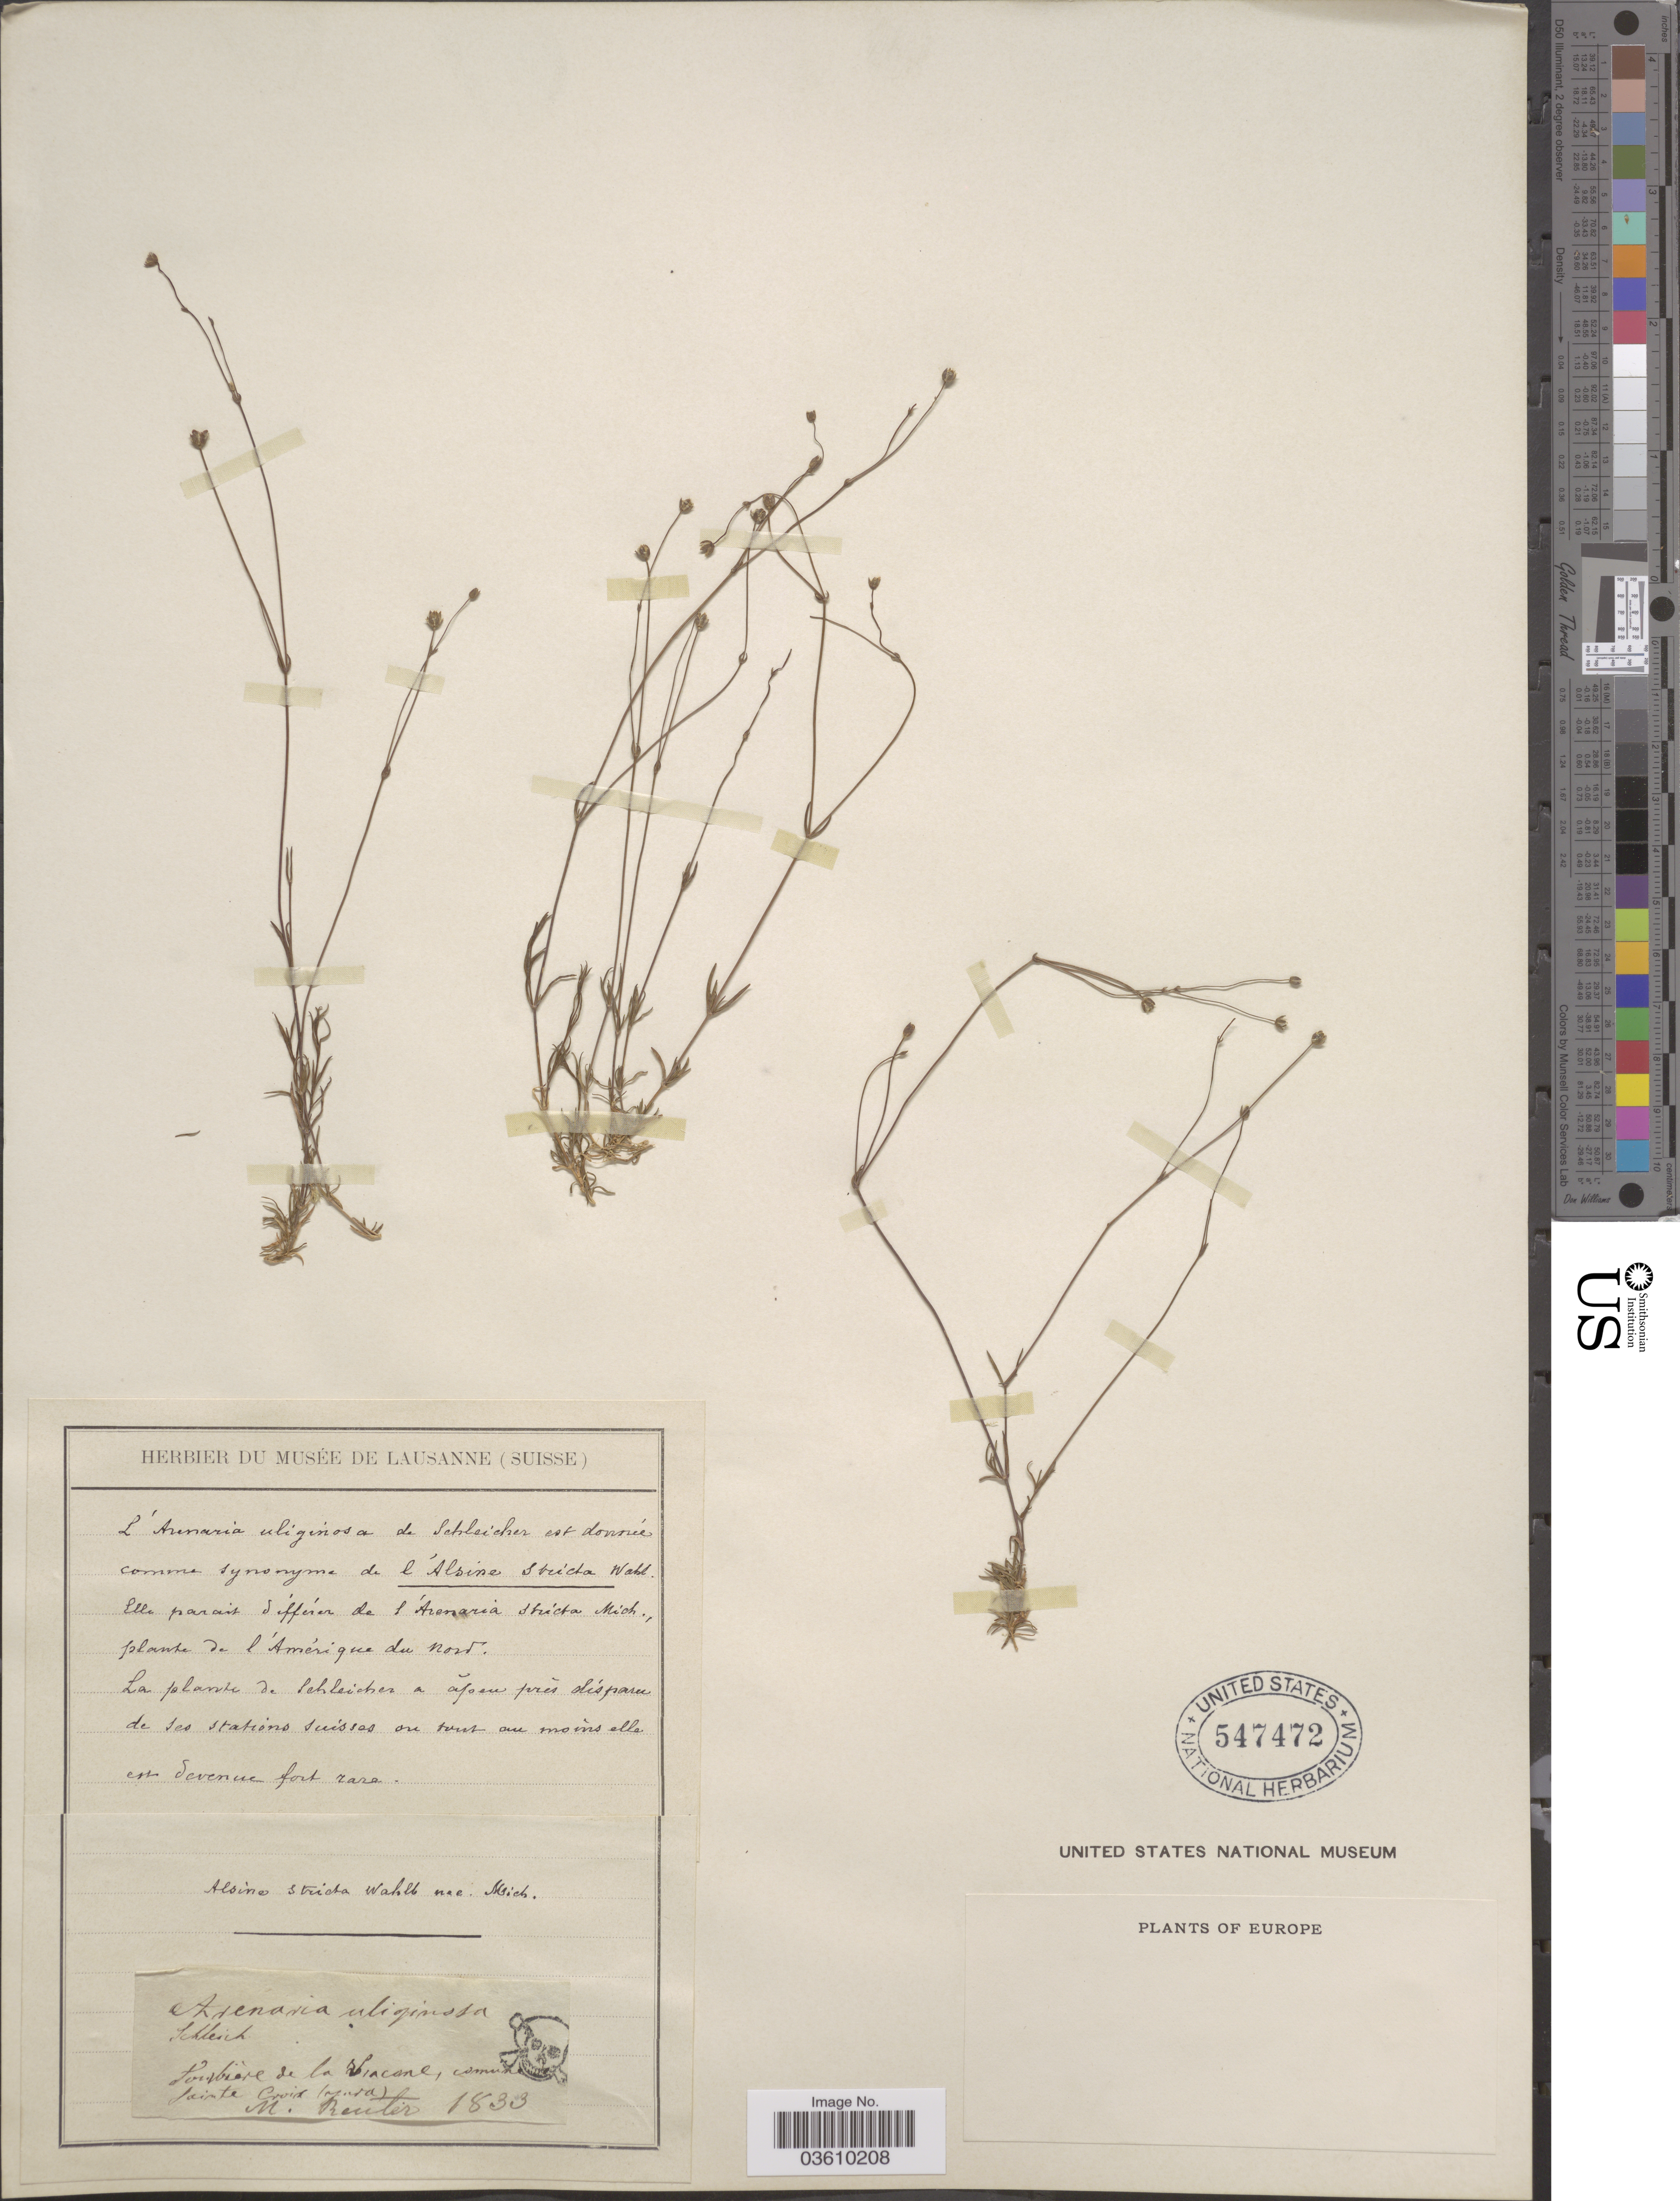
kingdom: Plantae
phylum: Tracheophyta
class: Magnoliopsida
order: Caryophyllales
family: Caryophyllaceae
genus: Stellaria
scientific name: Stellaria stricta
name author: Richardson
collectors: M. Reuter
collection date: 1833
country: Switzerland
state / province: Jura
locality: Tourbiere de la Viacome , commune de Sainte Croix (Jura). Europe.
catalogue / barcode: US 547472